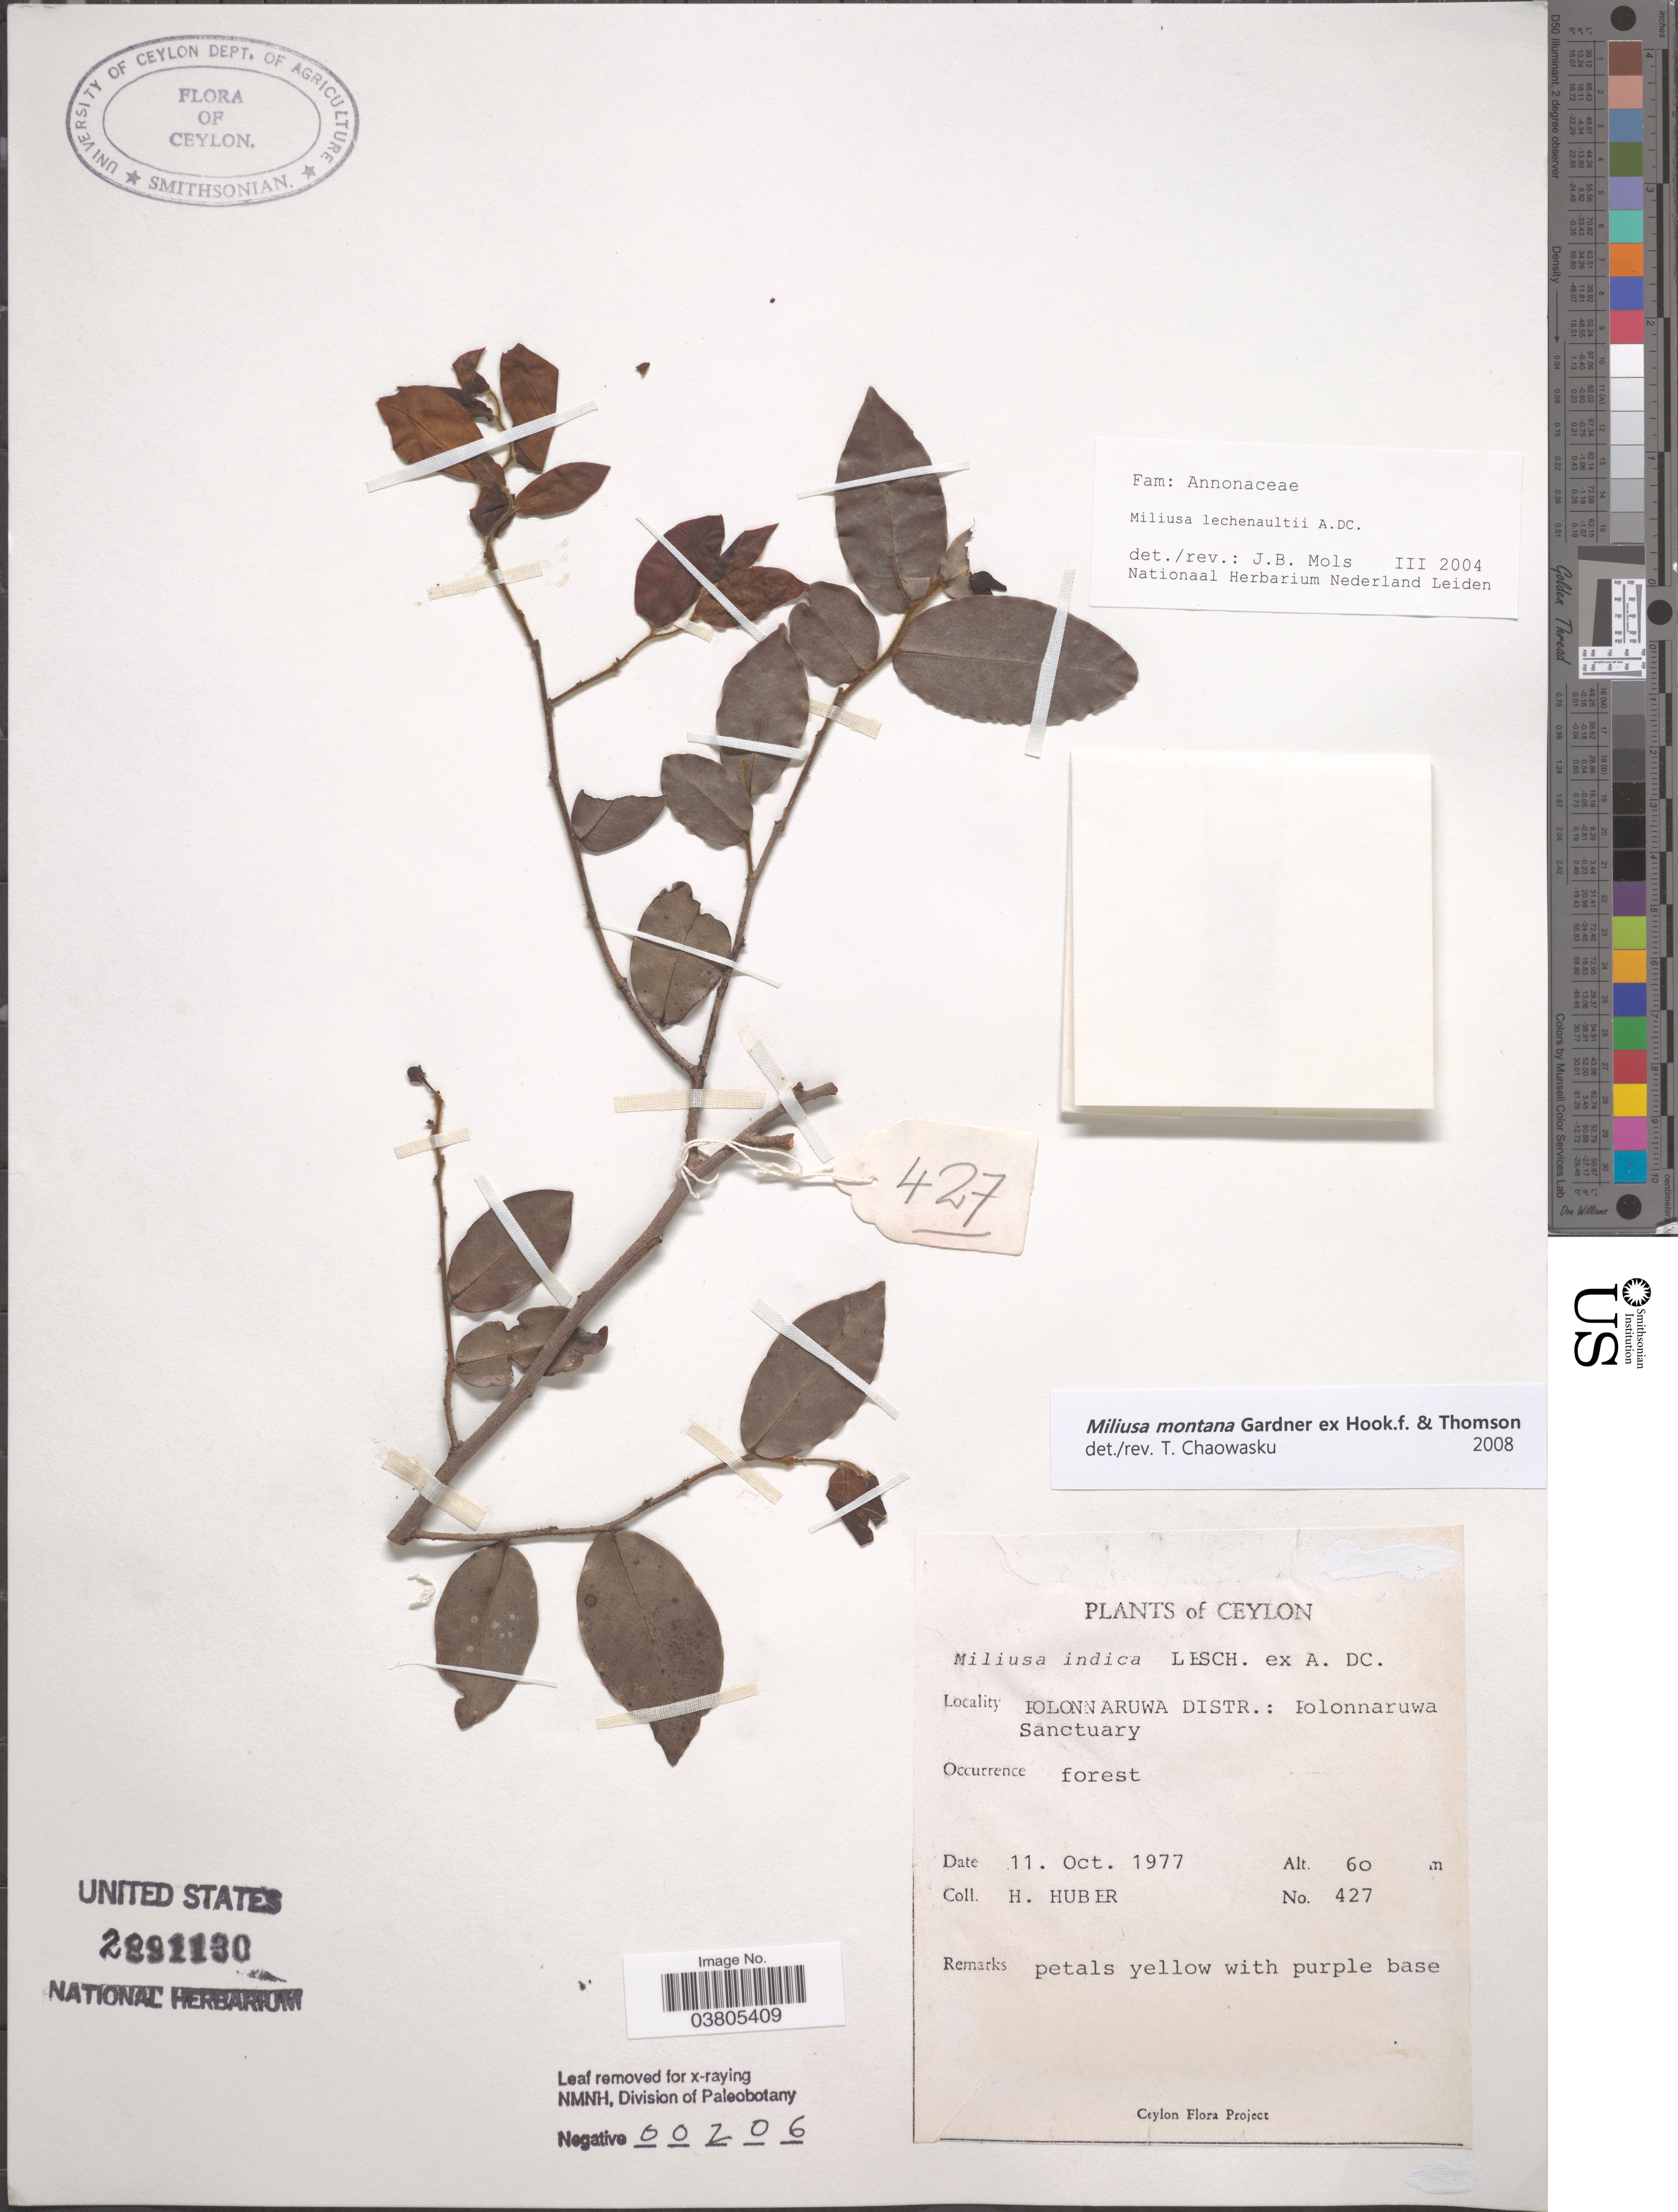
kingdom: Plantae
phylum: Tracheophyta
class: Magnoliopsida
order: Magnoliales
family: Annonaceae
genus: Miliusa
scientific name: Miliusa montana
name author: Gardner ex Hook. f. & Thomson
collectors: H. Huber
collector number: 427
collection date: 1977-10-11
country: Sri Lanka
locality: Ceylon. Polonnaruwa Distr.: Polonnaruwa Sanctuary.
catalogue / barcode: US 2891130